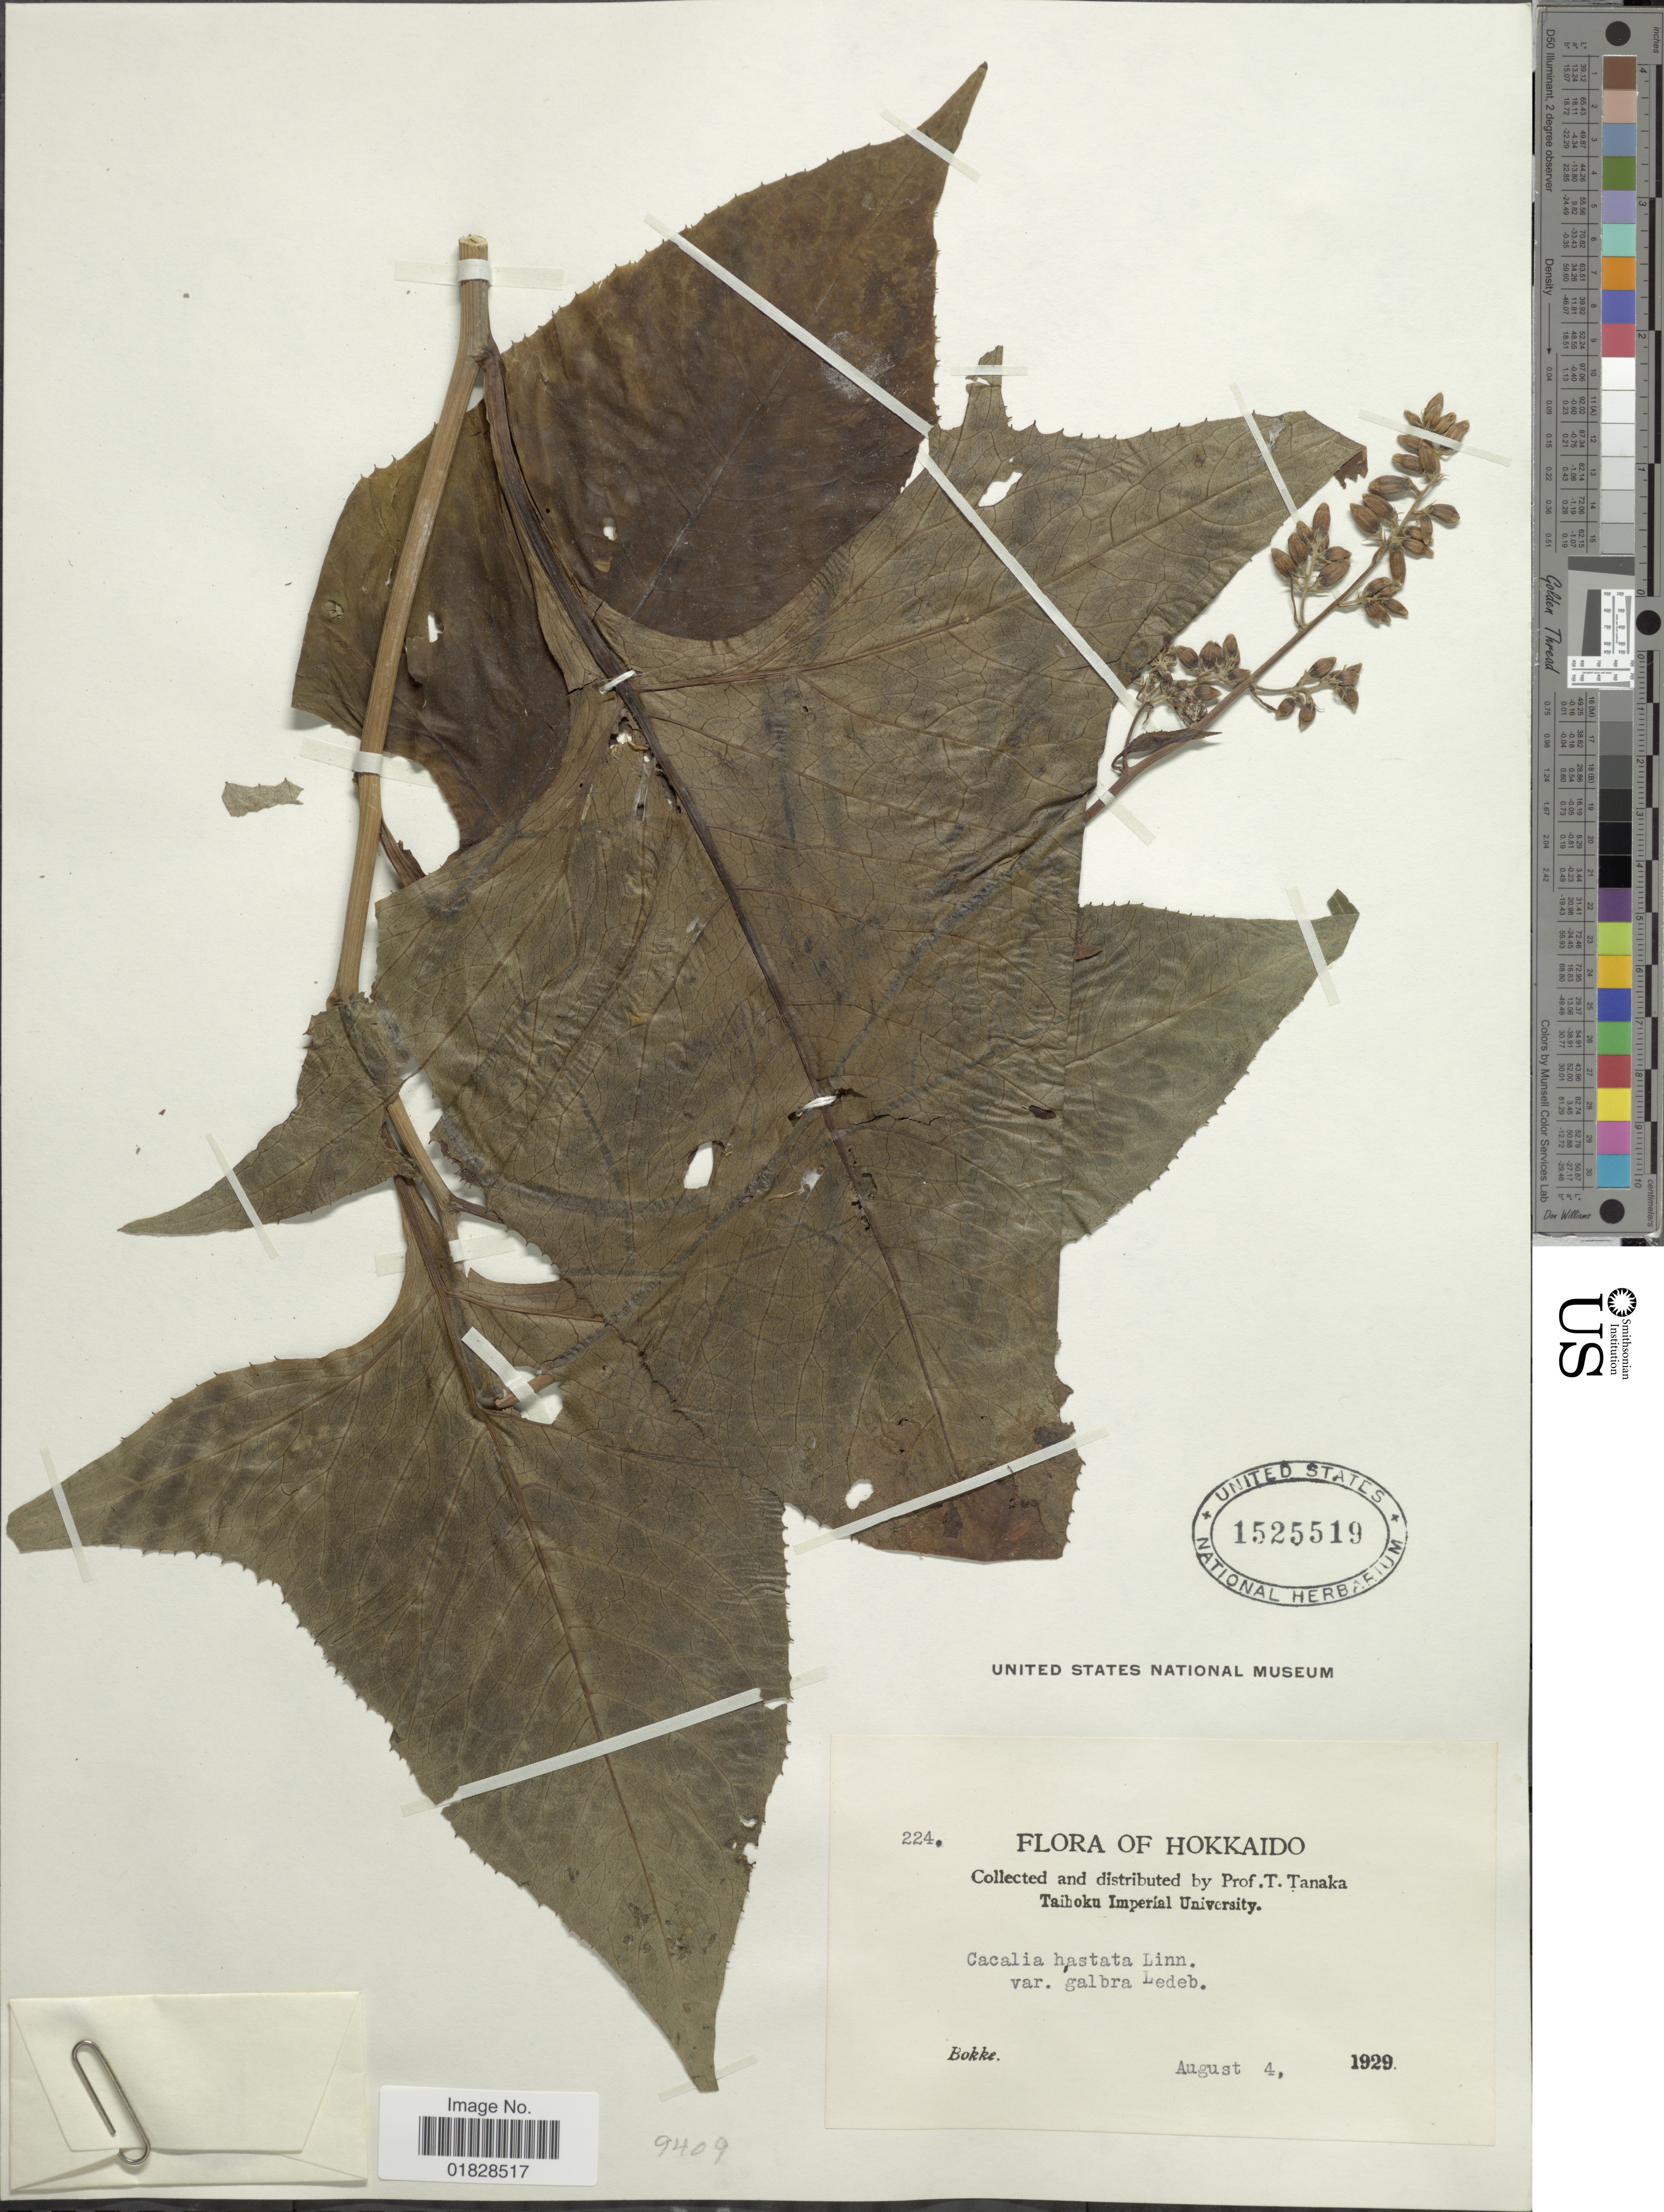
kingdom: Plantae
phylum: Tracheophyta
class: Magnoliopsida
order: Asterales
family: Asteraceae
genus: Parasenecio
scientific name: Parasenecio hastatus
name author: (L.) H. Koyama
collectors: T. Tanaka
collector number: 224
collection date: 1929-08-04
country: Japan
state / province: Hokkaidō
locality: Bokke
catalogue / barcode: US 1525519